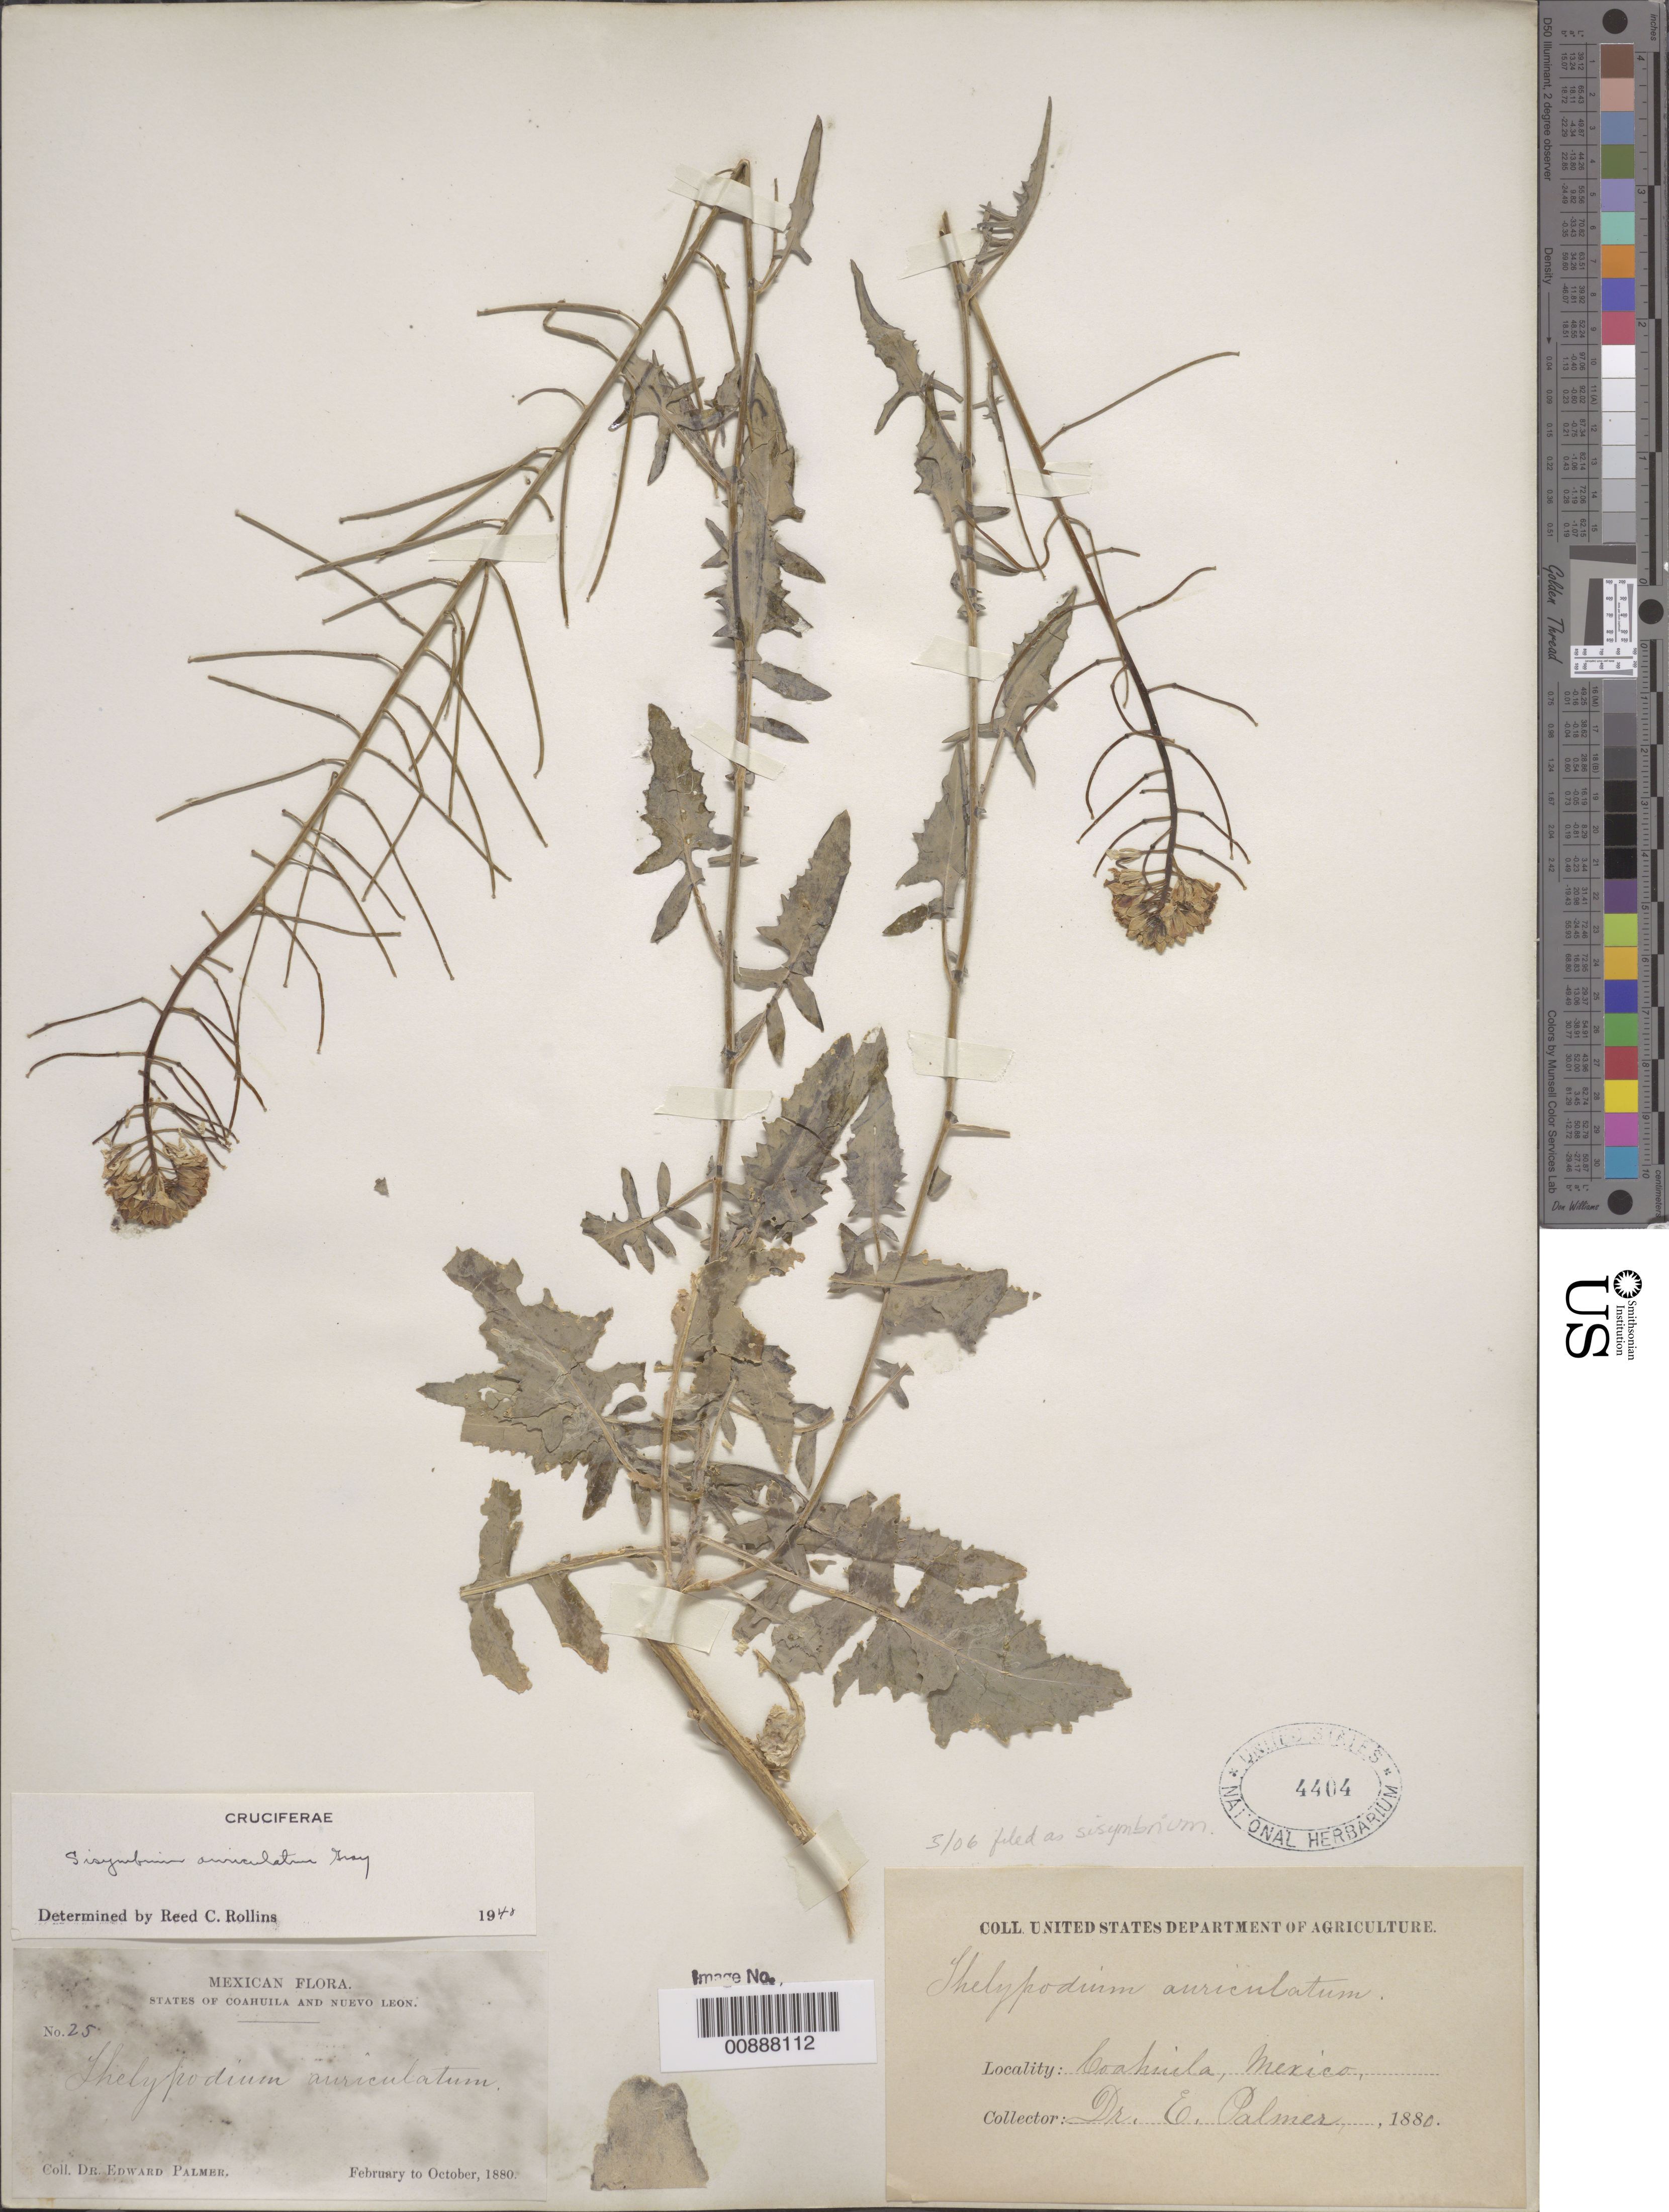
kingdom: Plantae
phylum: Tracheophyta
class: Magnoliopsida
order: Brassicales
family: Brassicaceae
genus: Sisymbrium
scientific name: Sisymbrium auriculatum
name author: A. Gray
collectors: E. Palmer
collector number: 25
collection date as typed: Feb 1880 to -- Oct 1880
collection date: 1880-02/1880-10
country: Mexico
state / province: Coahuila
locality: Coahuila.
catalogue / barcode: US 4404